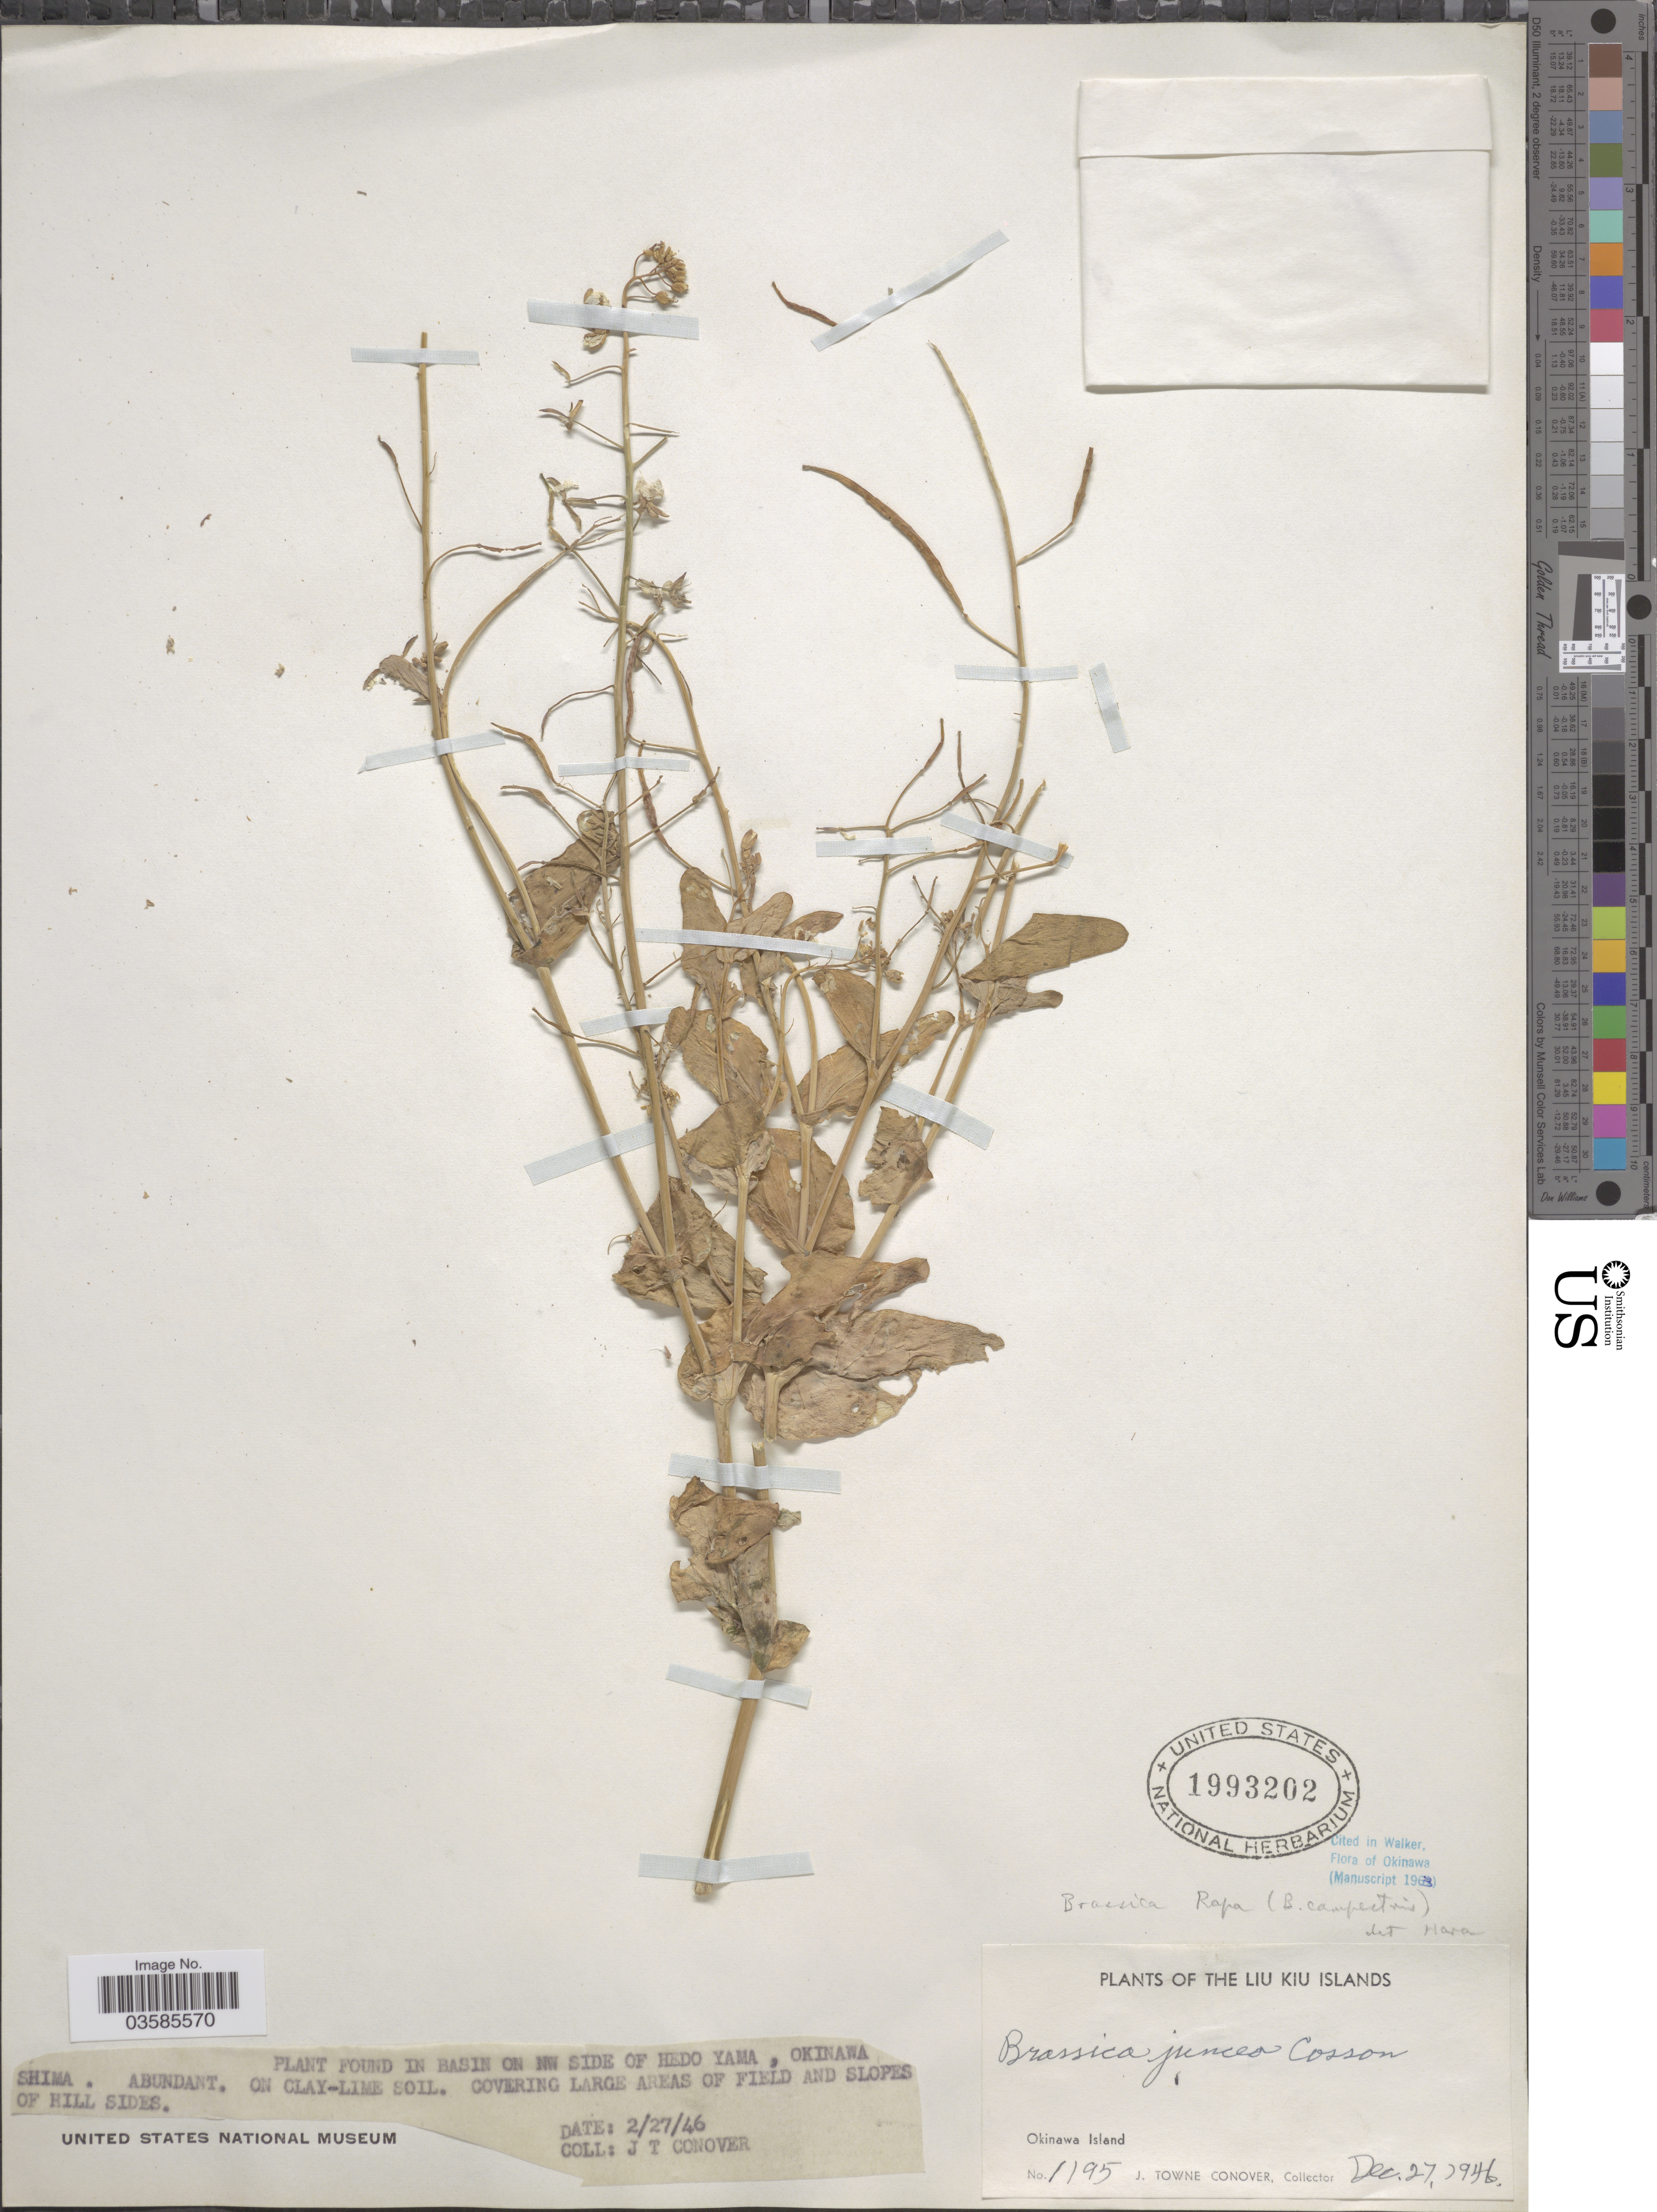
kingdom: Plantae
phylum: Tracheophyta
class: Magnoliopsida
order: Brassicales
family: Brassicaceae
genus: Brassica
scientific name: Brassica campestris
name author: L.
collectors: J. T. Conover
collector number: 1195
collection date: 1946-12-27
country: Japan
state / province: Okinawa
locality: Liu Kiu Islands; Okinawa Island. Basin on NW side of Hedo Yama.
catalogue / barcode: US 1993202